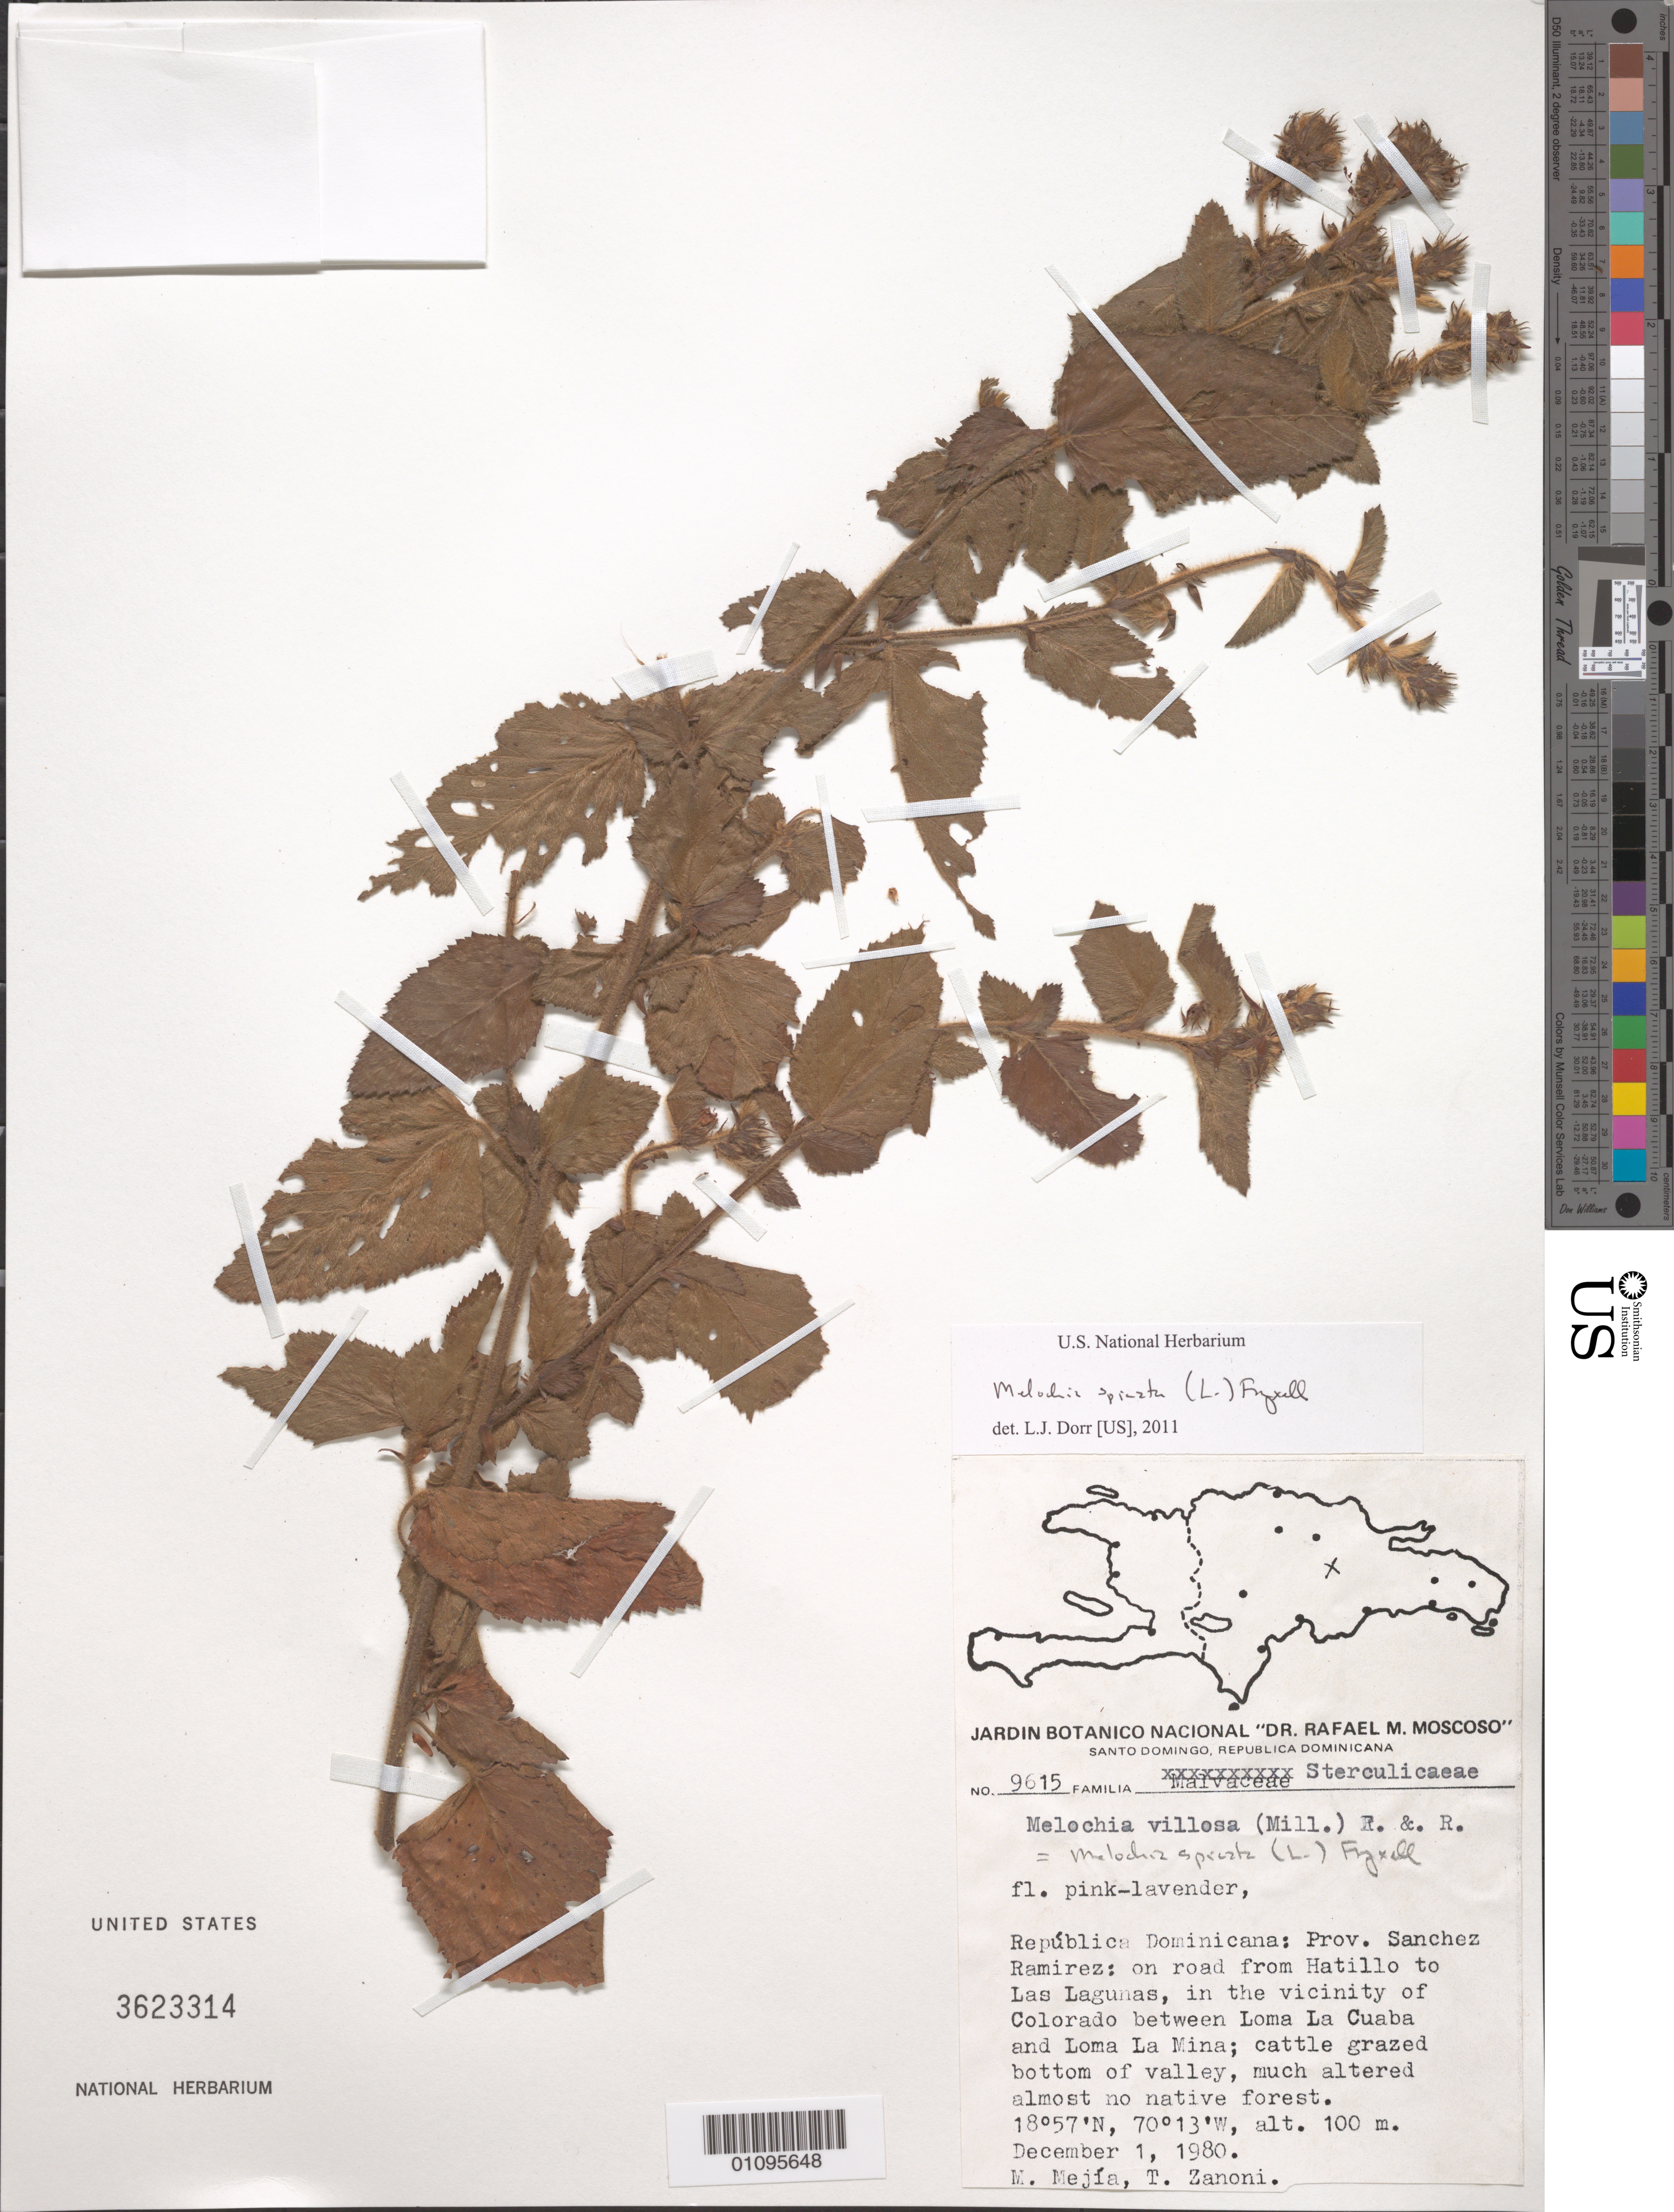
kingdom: Plantae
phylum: Tracheophyta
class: Magnoliopsida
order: Malvales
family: Malvaceae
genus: Melochia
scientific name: Melochia spicata var. spicata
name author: (L.) Fryxell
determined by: Dorr, L. J., (BOT), Smithsonian Institution - National Museum of Natural History (UNITED STATES)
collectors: M. Mejia & T. A. Zanoni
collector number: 9615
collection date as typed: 01 Dec 1980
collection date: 1980-12-01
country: Dominican Republic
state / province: Sanchez Ramirez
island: Hispaniola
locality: Hatillo to Las Lagunas road, in the vicinity of Colorado, between Loma La Cuaba and Loma La Mina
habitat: Cattle grazed bottom of valley, much altered, almost no native forest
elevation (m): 100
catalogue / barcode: US 3623314